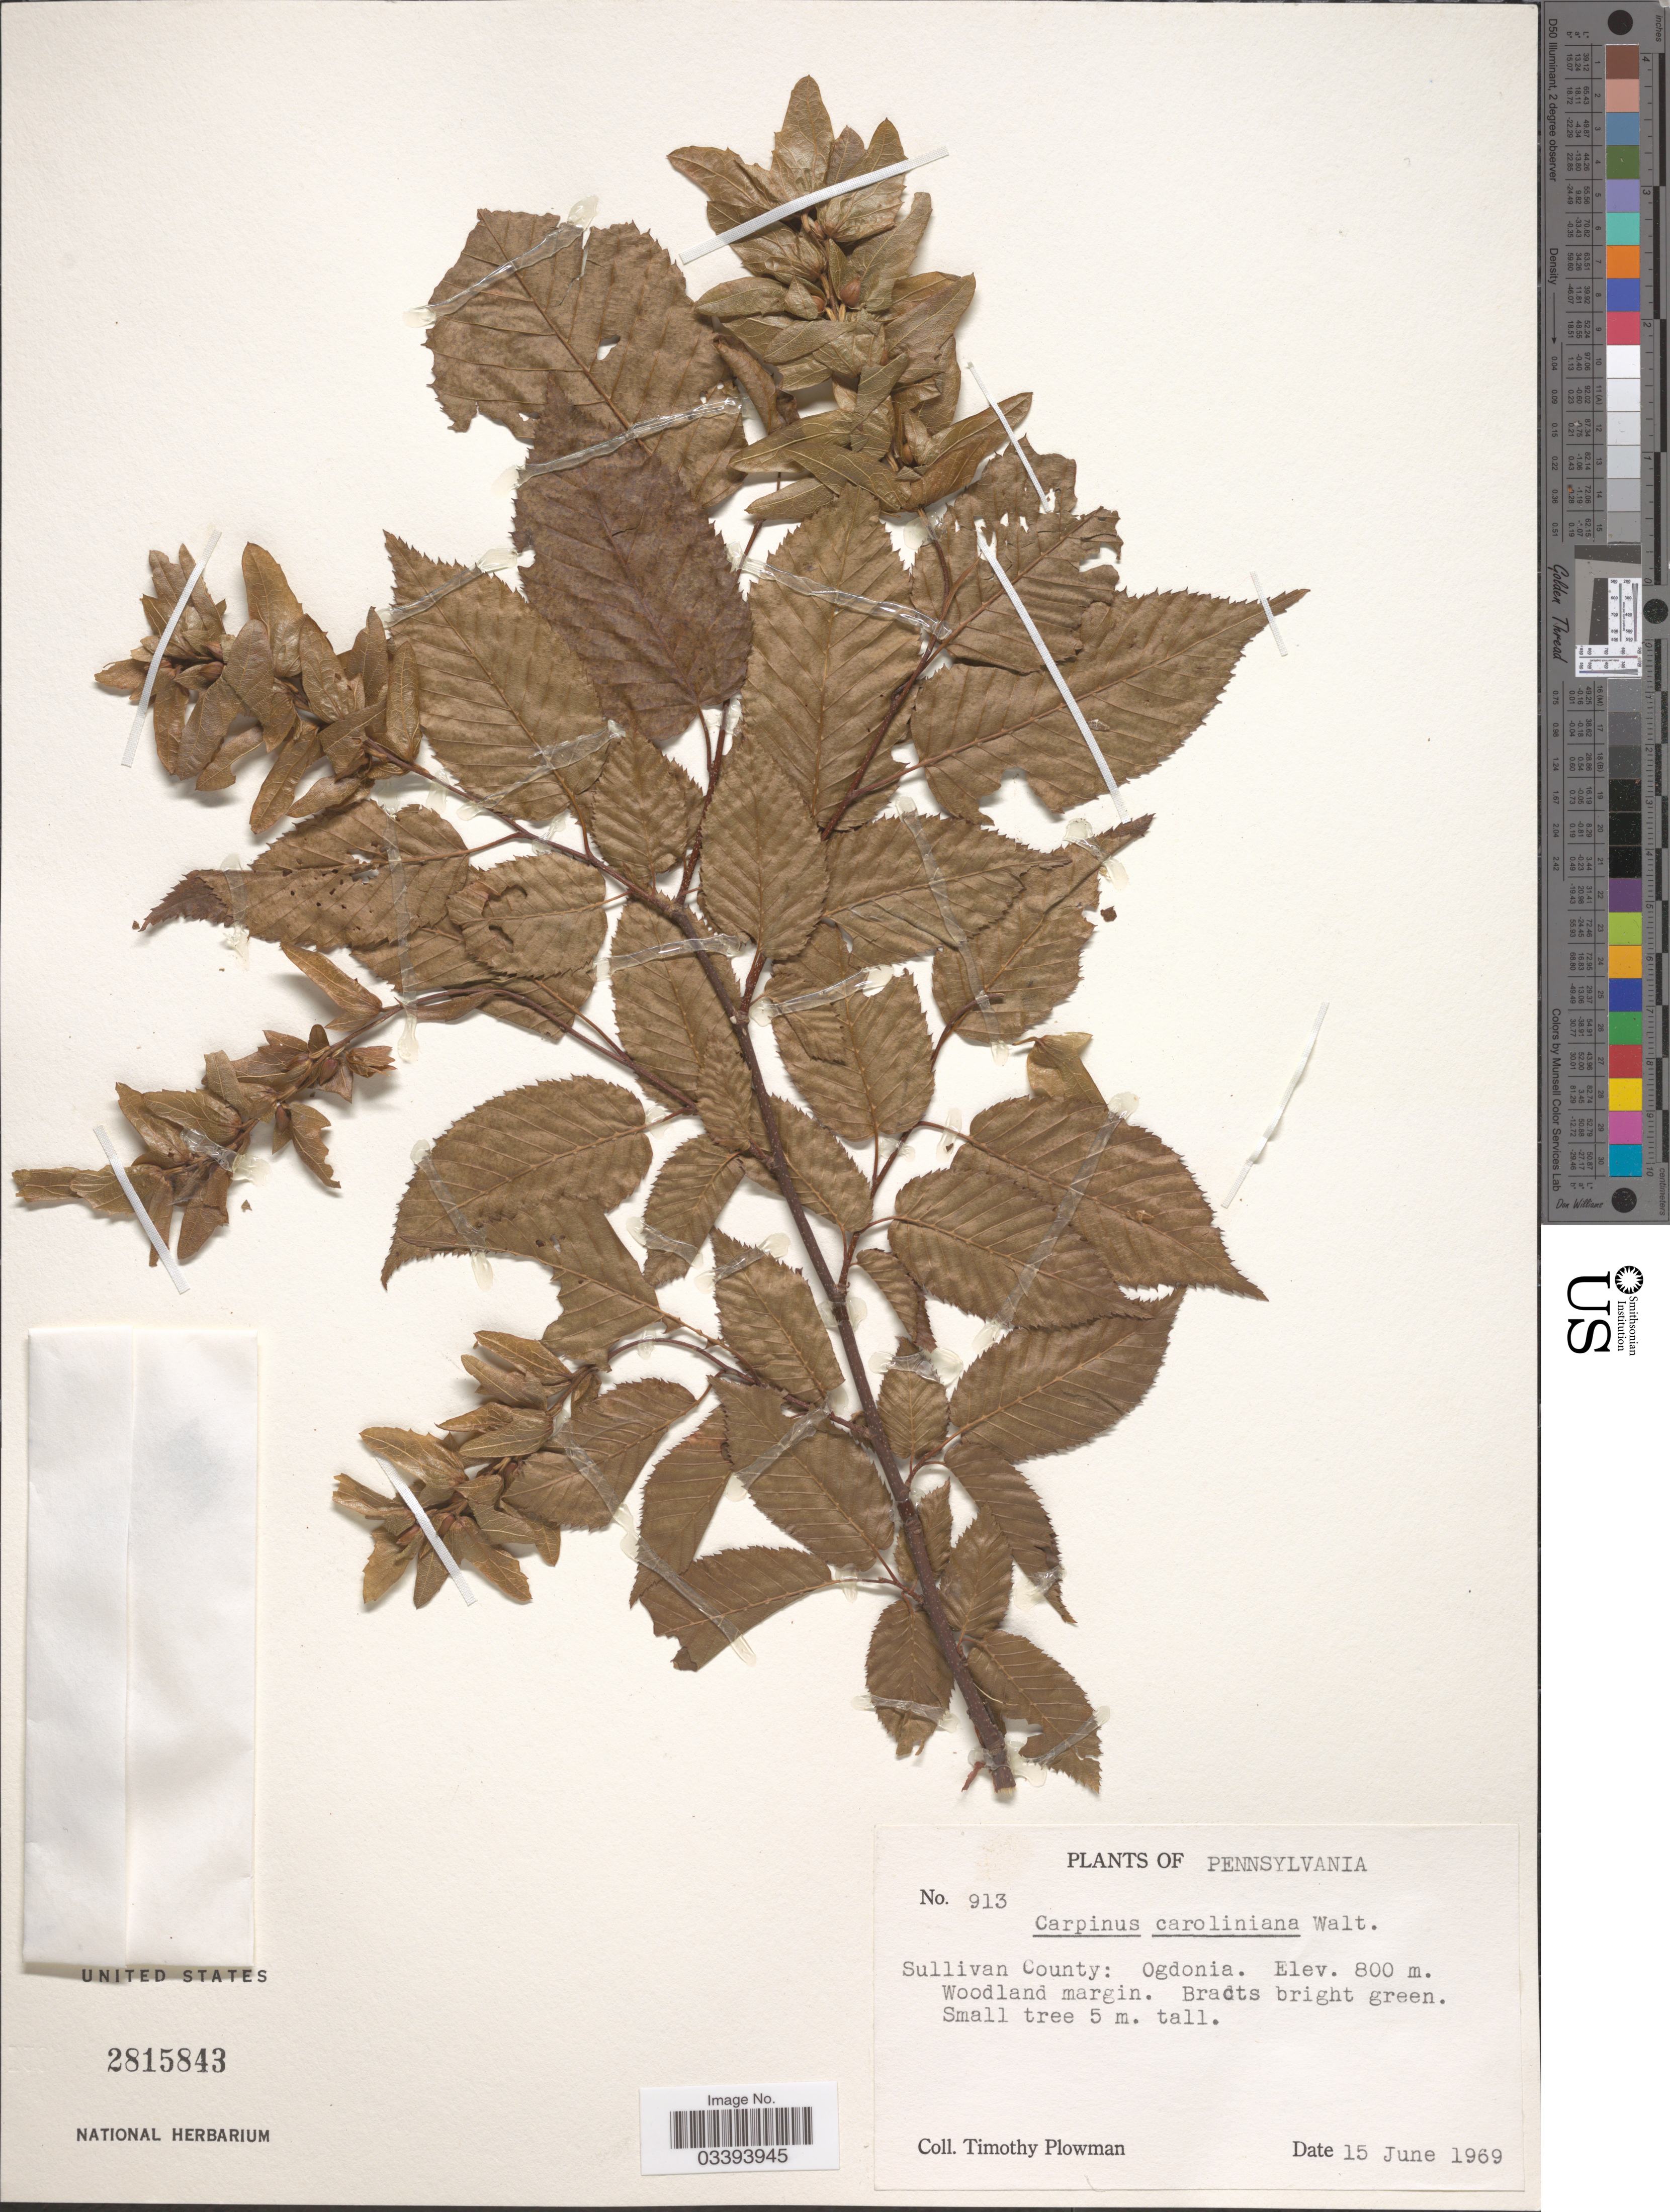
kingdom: Plantae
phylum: Tracheophyta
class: Magnoliopsida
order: Fagales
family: Betulaceae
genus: Carpinus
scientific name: Carpinus caroliniana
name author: Walter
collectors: T. Plowman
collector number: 913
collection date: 1969-06-15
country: United States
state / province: Pennsylvania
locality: Sullivan County: Ogdonia.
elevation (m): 800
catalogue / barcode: US 2815843